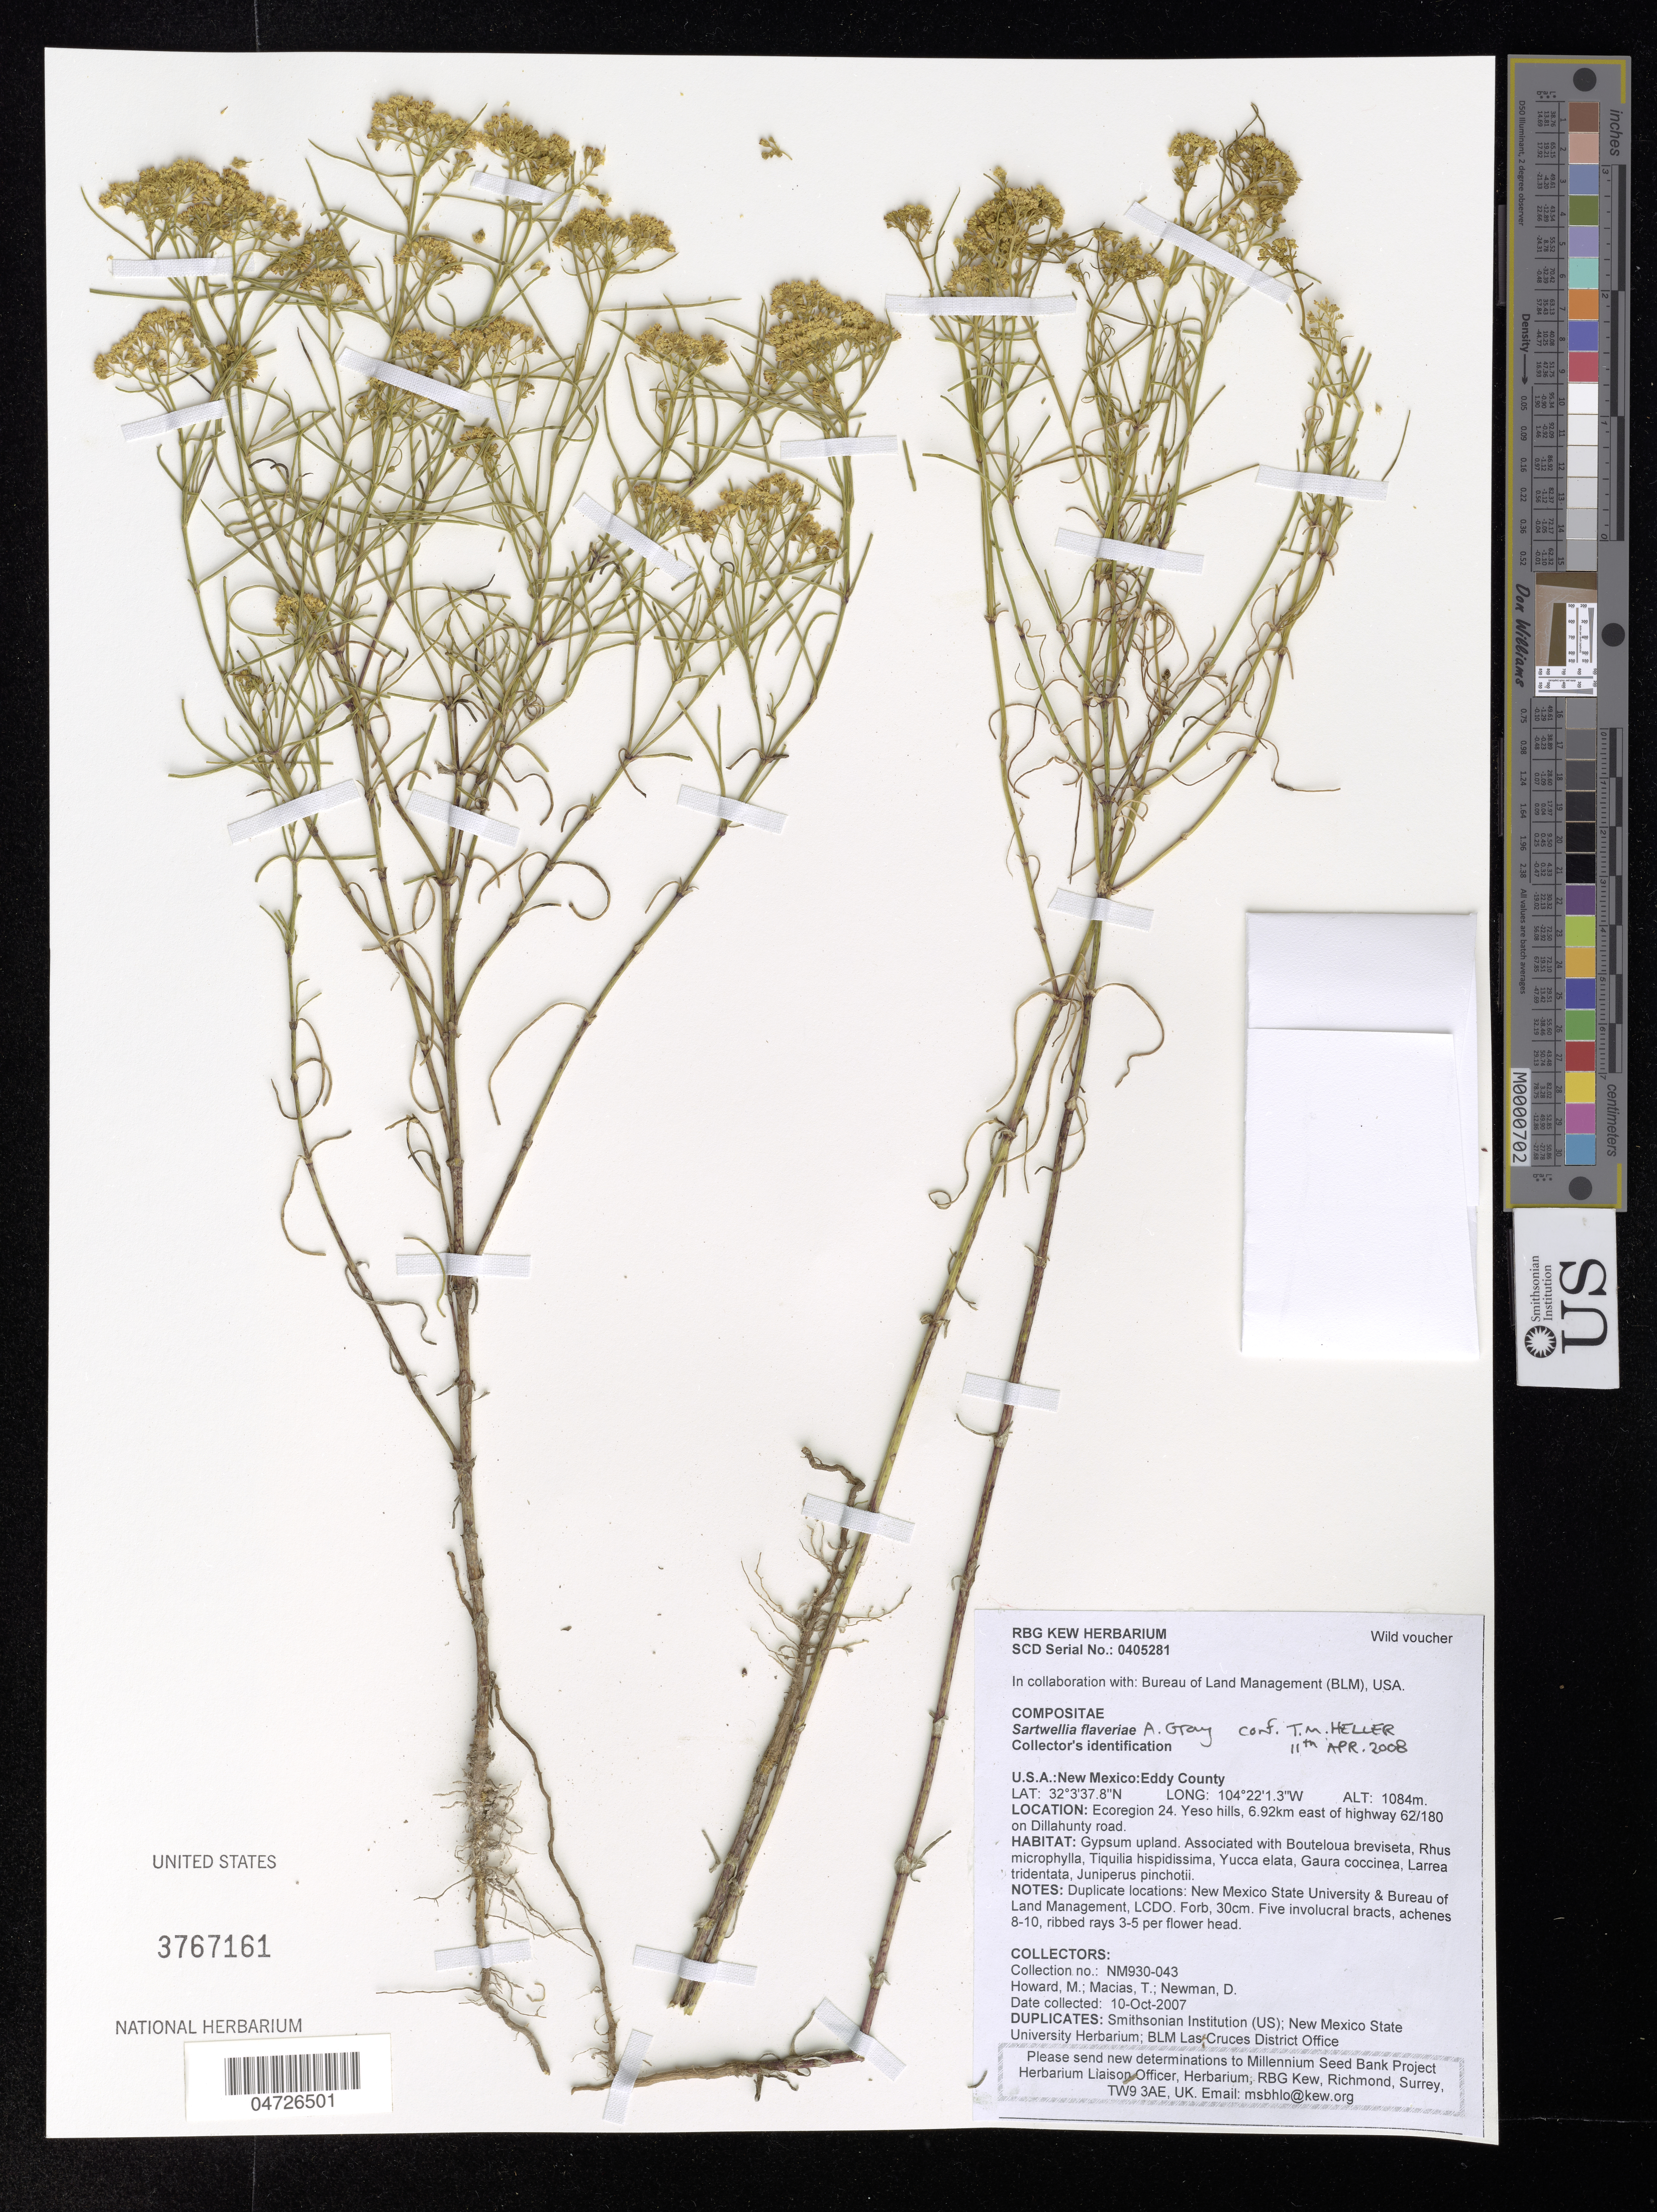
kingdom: Plantae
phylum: Tracheophyta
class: Magnoliopsida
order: Asterales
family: Asteraceae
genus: Sartwellia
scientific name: Sartwellia flaveriae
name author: A. Gray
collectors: M. Howard, T. Macias & D. Newman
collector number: NM930-043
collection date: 2007-10-10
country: United States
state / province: New Mexico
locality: Eddy County. Ecoregion 24. Yeso hills, 6.92km east of highway 62/180 on Dillahunty road.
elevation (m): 1084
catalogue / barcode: US 3767161